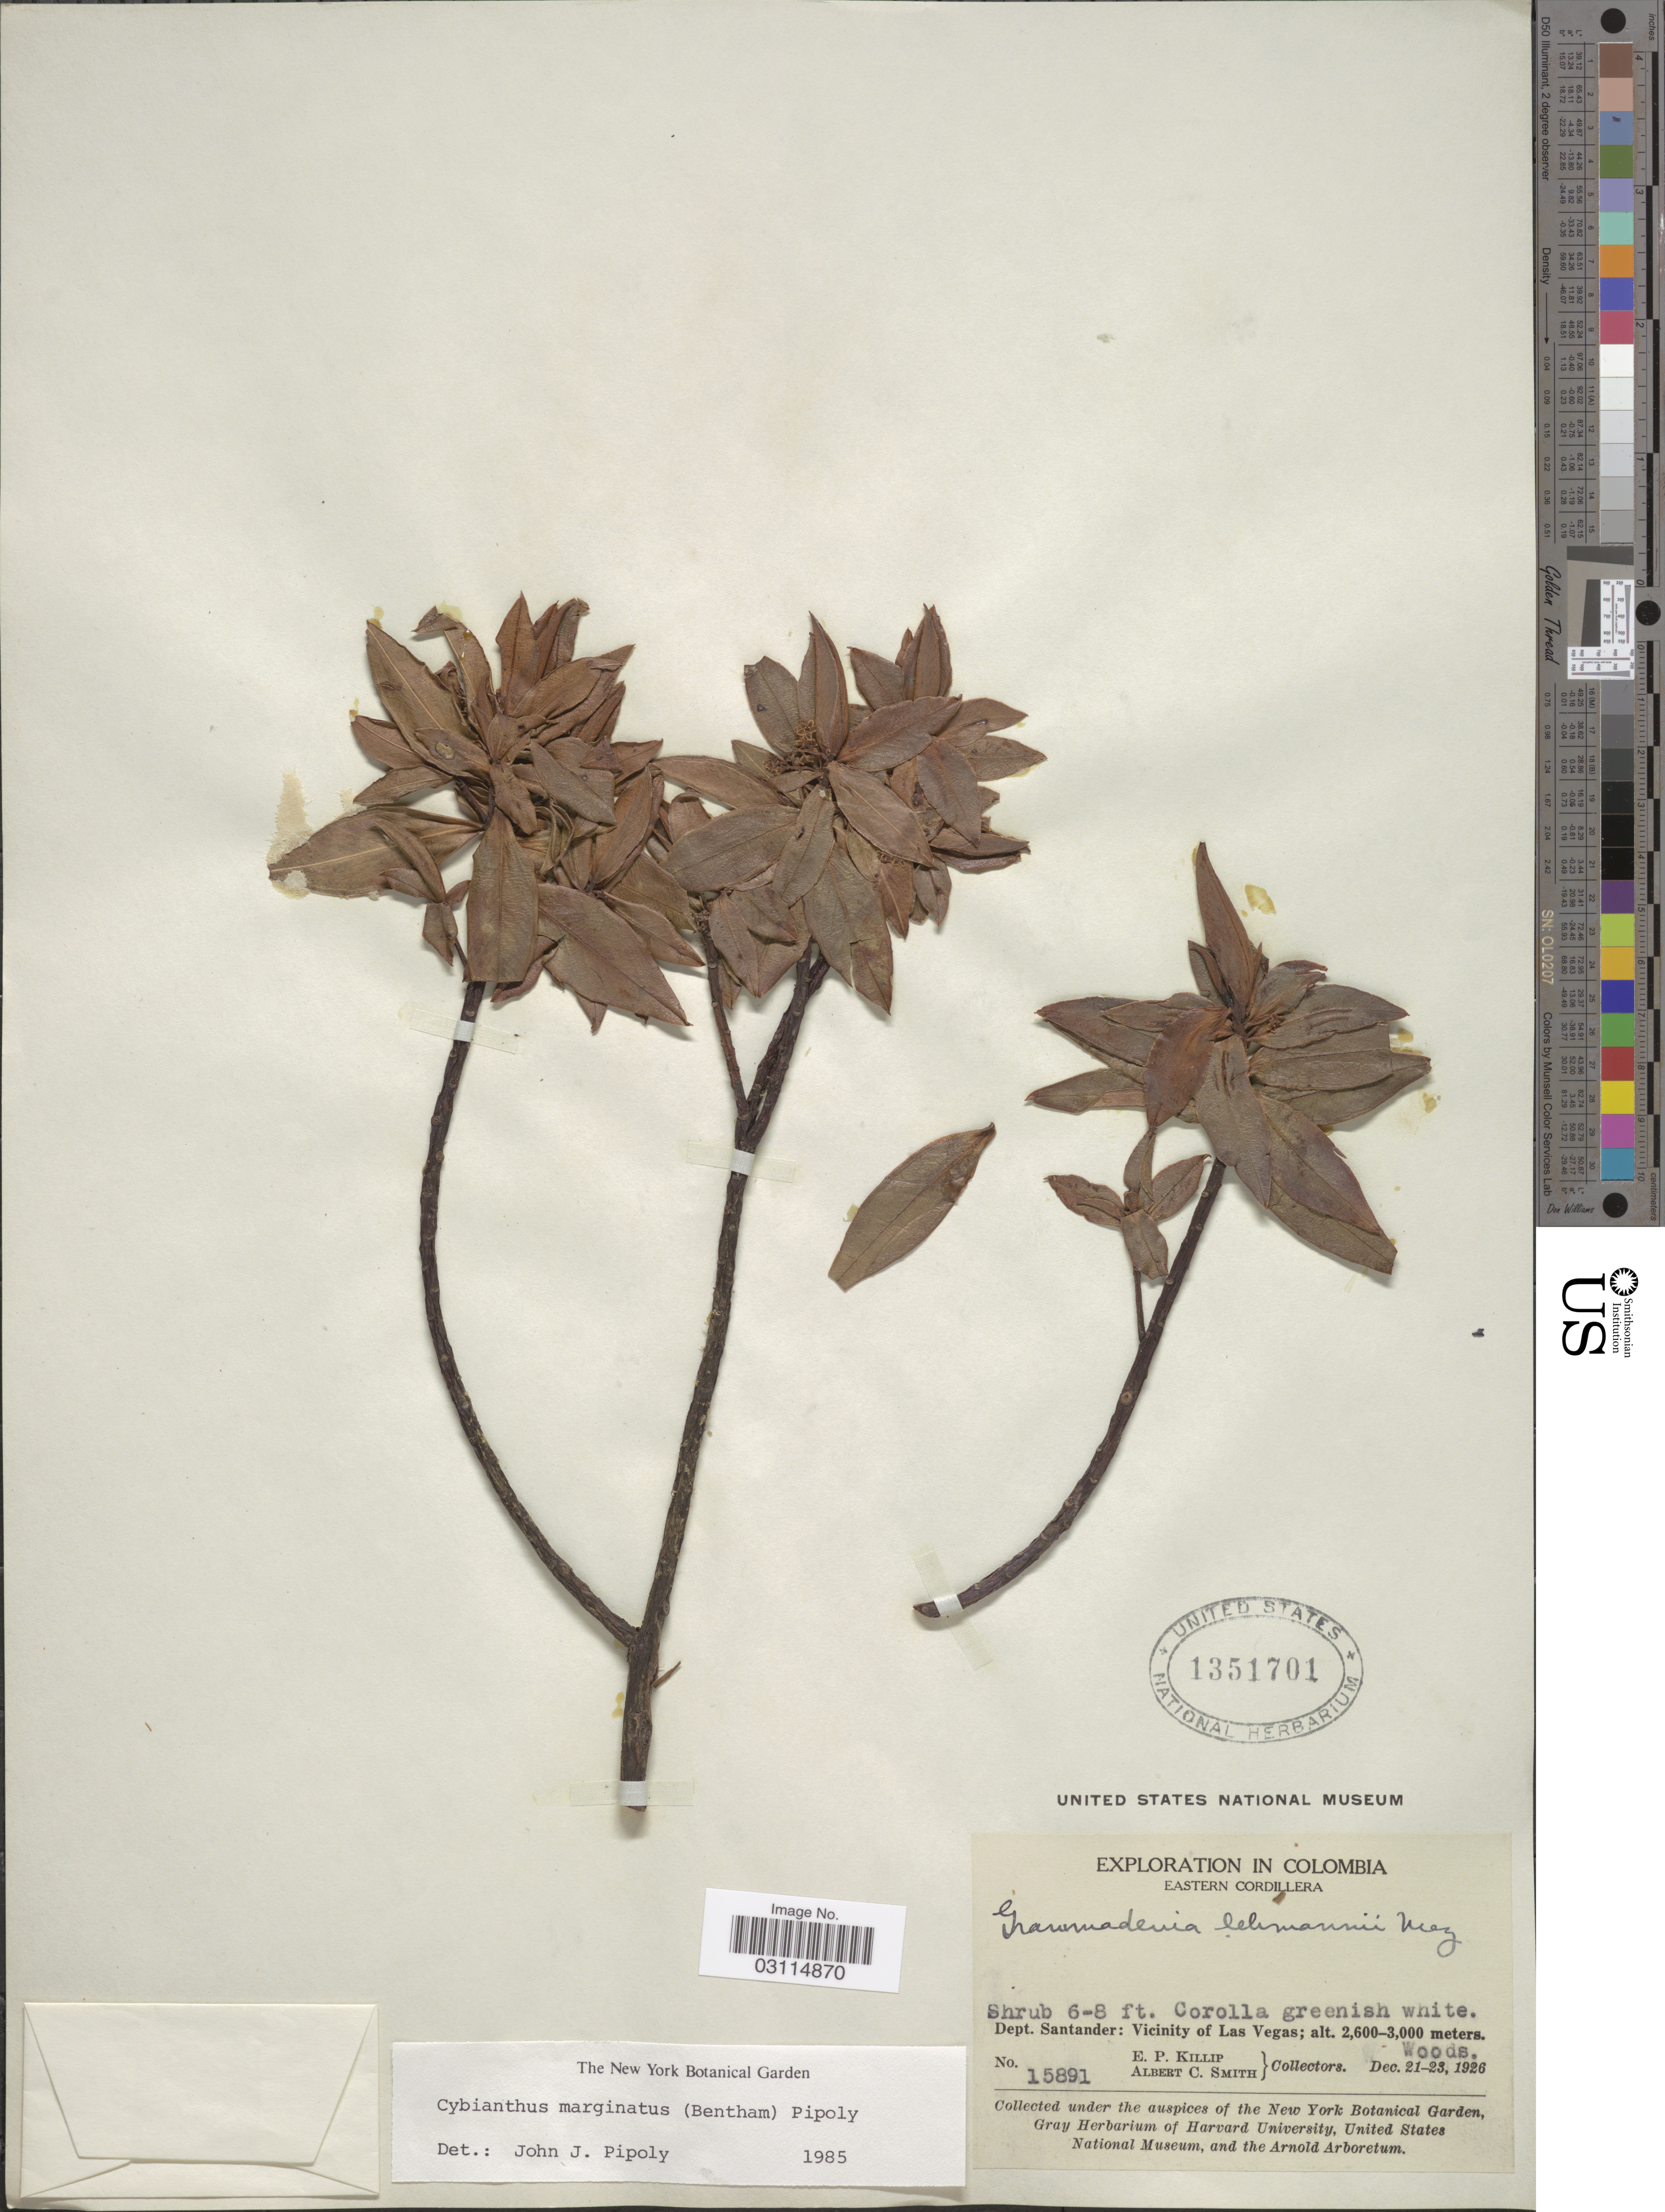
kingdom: Plantae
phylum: Tracheophyta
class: Magnoliopsida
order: Ericales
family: Primulaceae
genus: Cybianthus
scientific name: Cybianthus marginatus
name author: (Benth.) Pipoly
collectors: E. P. Killip & A. C. Smith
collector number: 15891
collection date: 1926-12-21/1926-12-23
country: Colombia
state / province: Santander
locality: Eastern Cordillera. Dept. Santander: Vicinity of Las Vegas.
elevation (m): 2600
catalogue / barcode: US 1351701